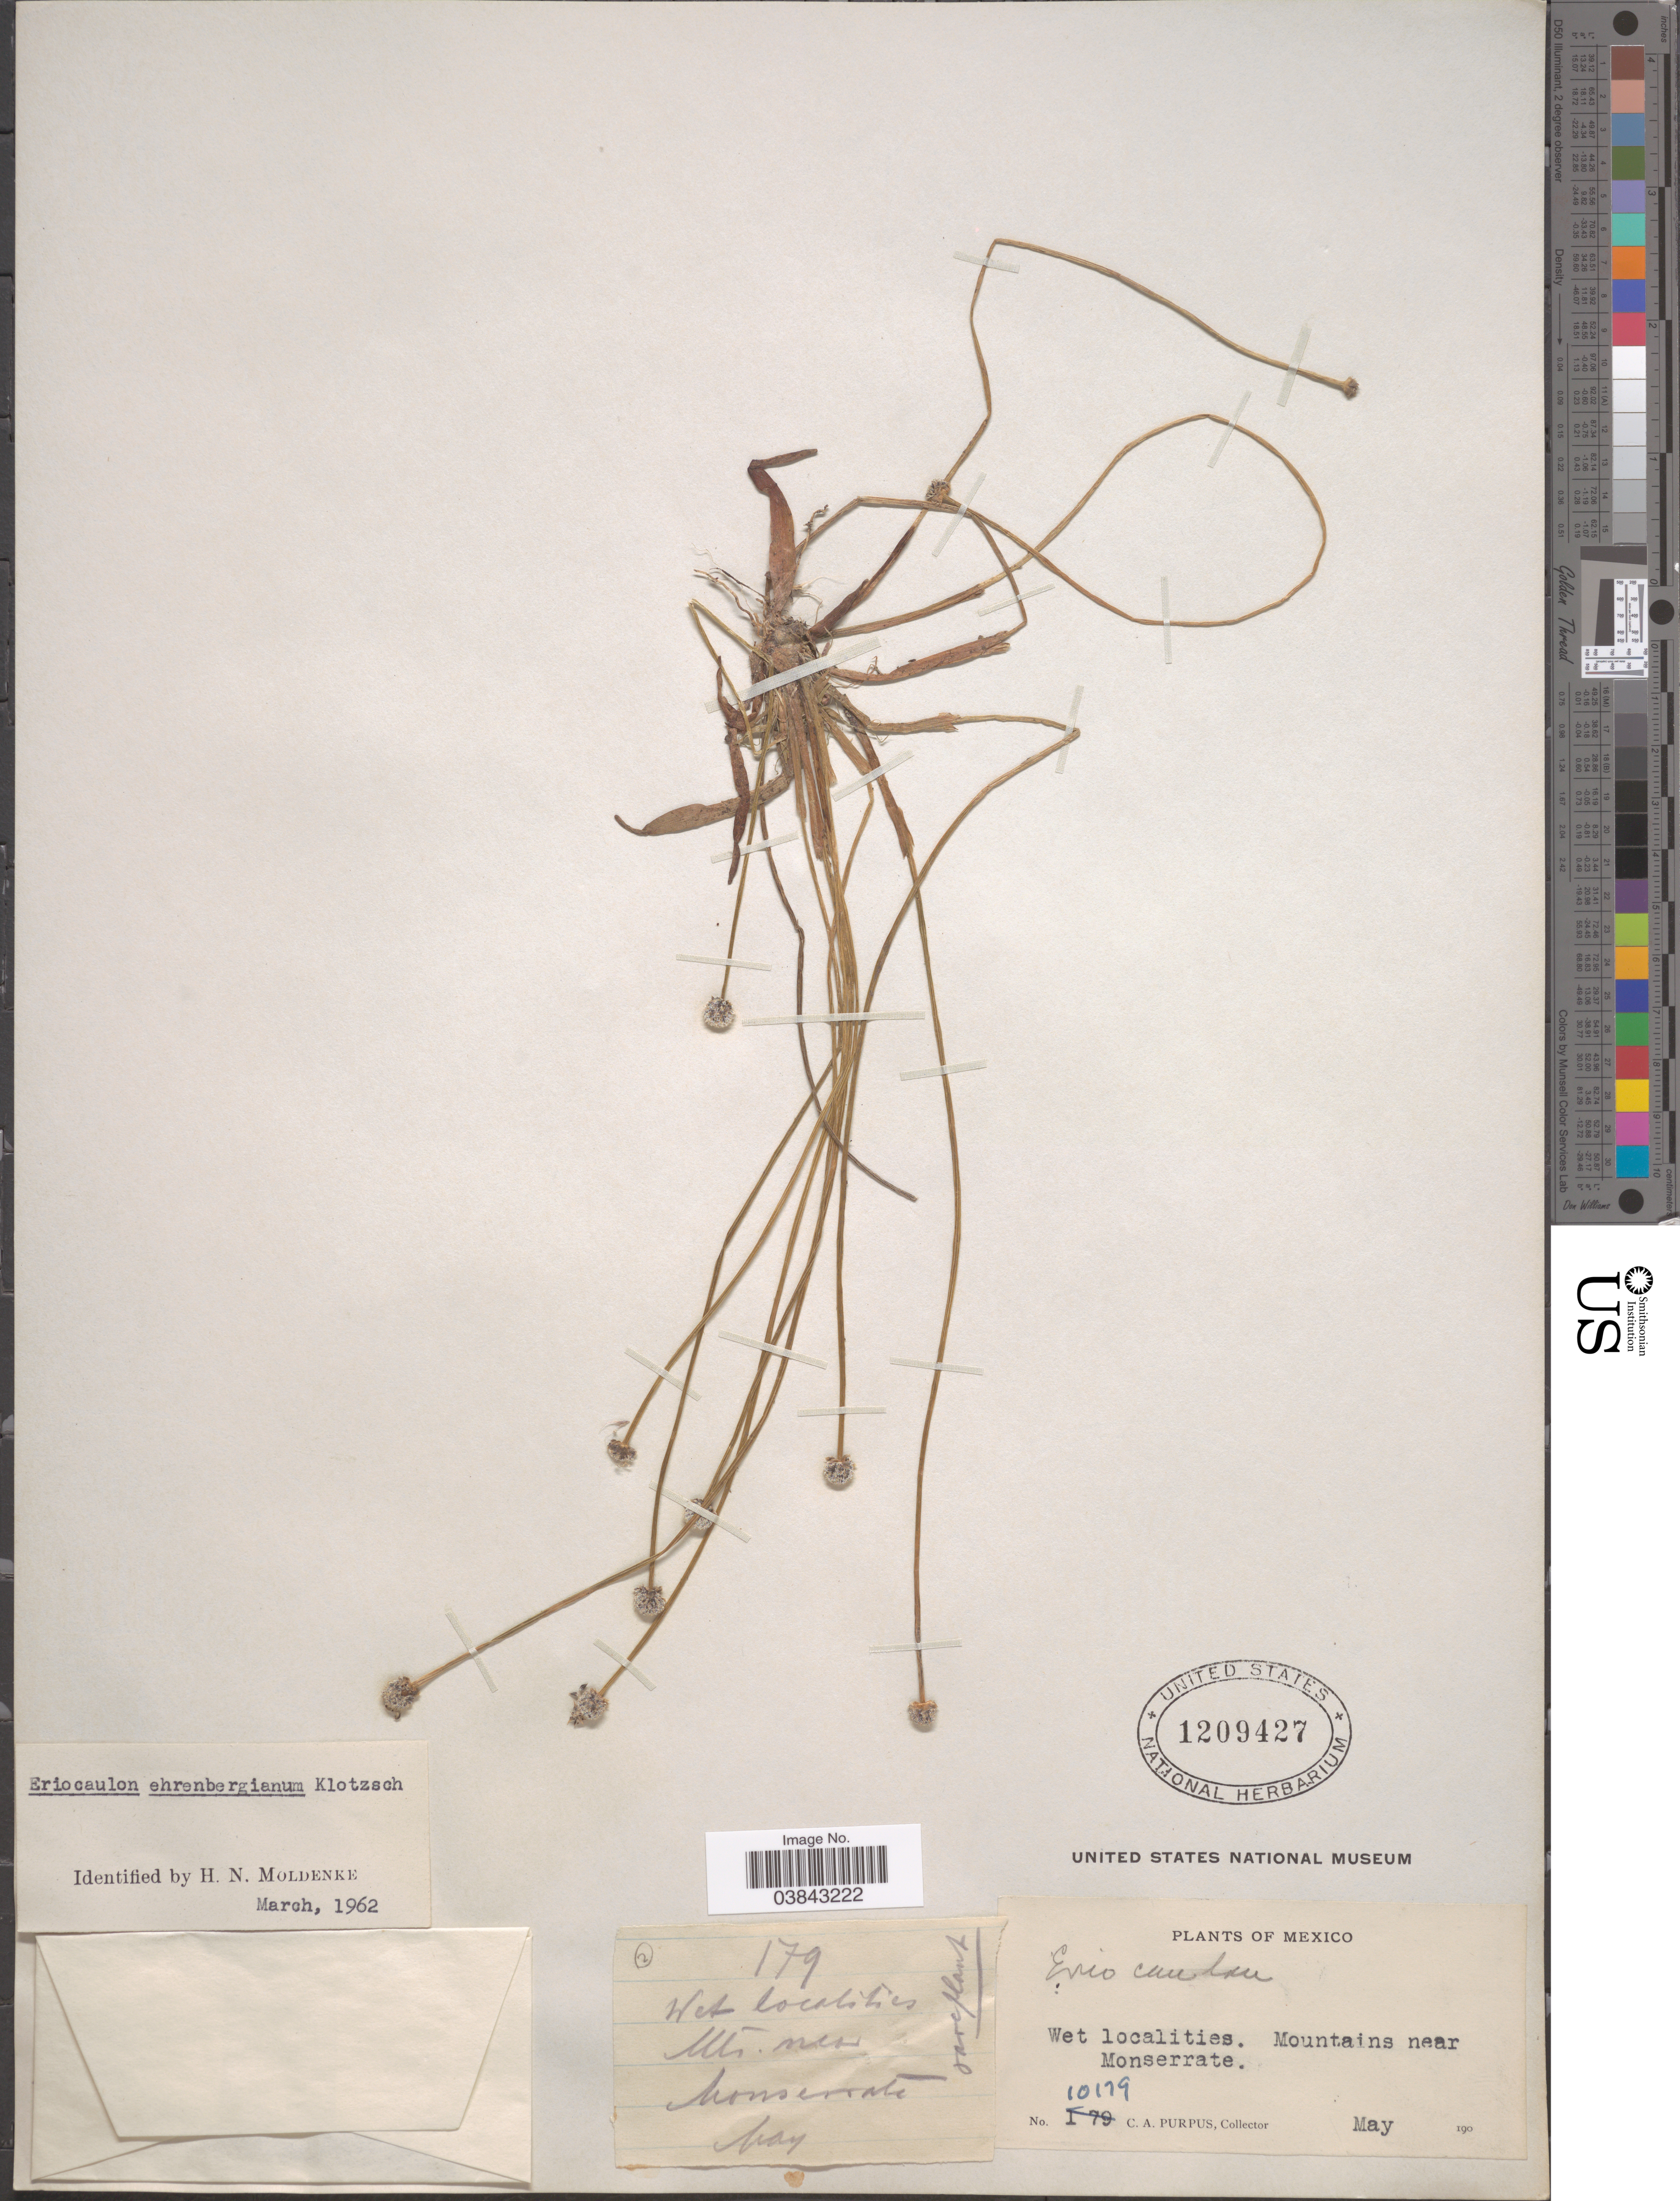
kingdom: Plantae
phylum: Tracheophyta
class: Liliopsida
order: Poales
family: Eriocaulaceae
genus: Eriocaulon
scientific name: Eriocaulon ehrenbergianum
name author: Klotzsch ex Körn. in Mart.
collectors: C. A. Purpus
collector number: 10179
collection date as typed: May 190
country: Mexico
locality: Mountains near Monserrate.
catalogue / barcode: US 1209427